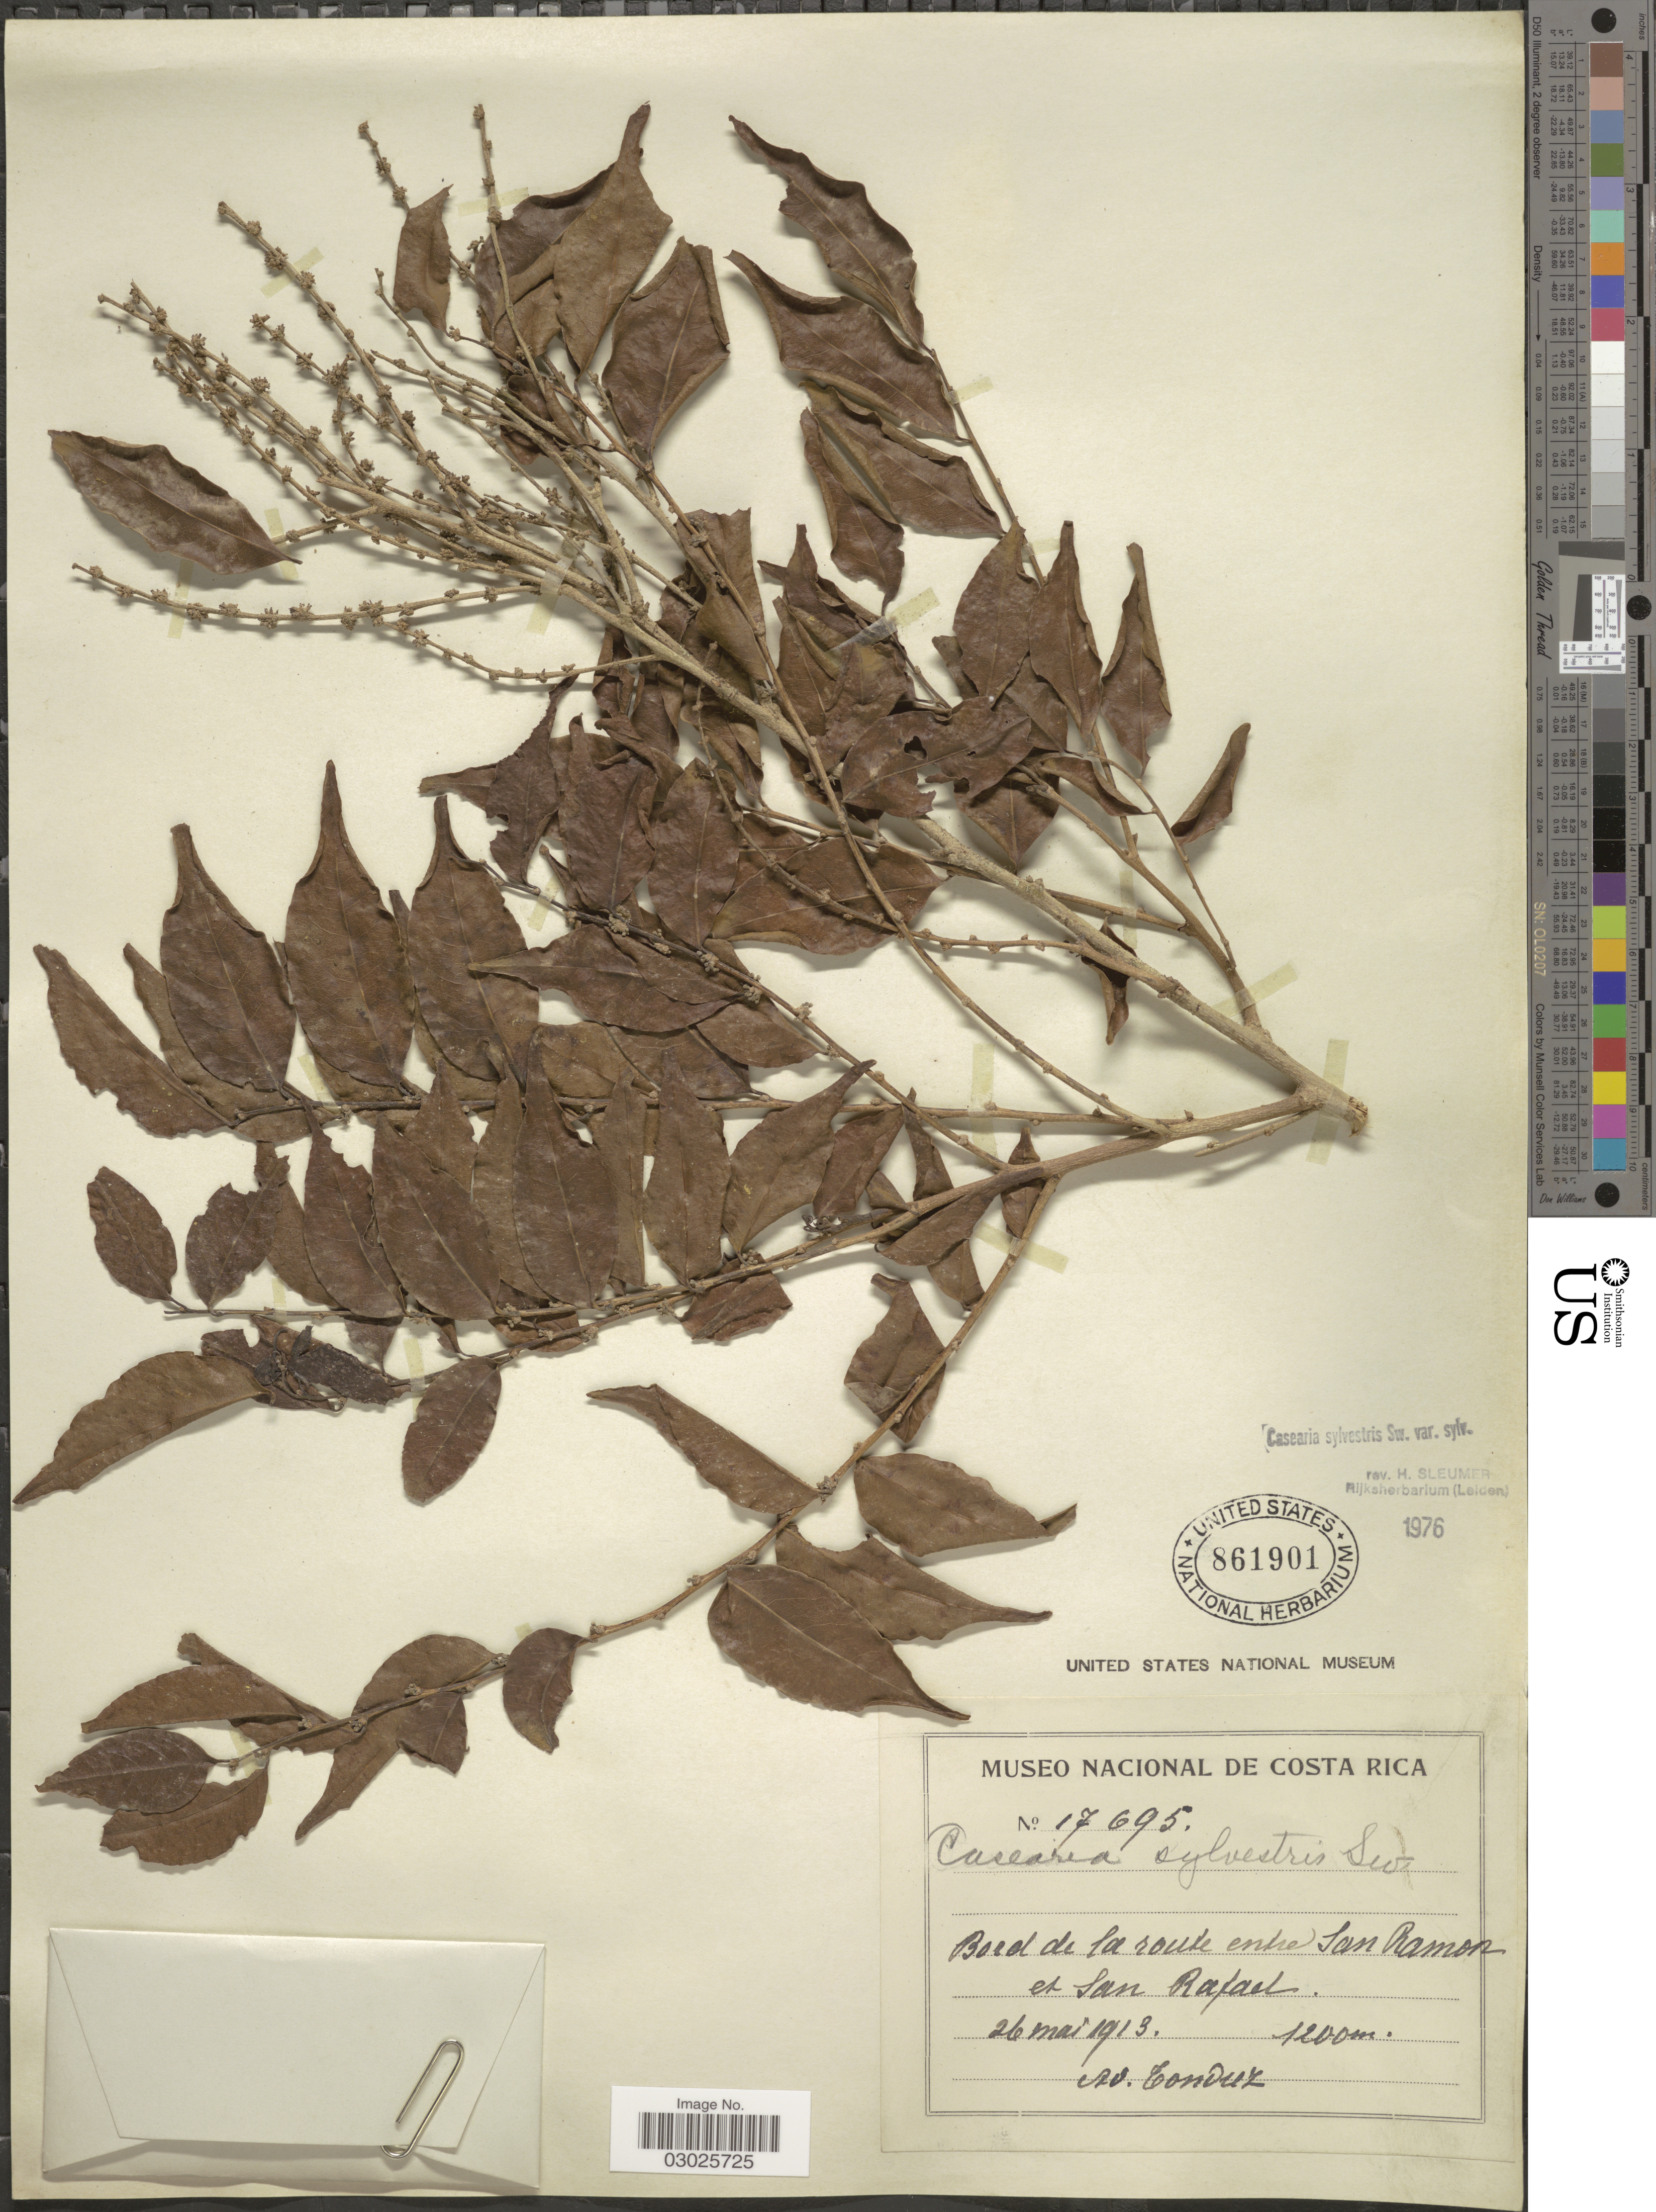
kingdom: Plantae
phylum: Tracheophyta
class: Magnoliopsida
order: Malpighiales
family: Salicaceae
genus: Casearia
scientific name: Casearia sylvestris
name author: Sw.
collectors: A. Tonduz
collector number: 17695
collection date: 1913-05-26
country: Costa Rica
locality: Bord de la route entre San Ramon et San Rafael.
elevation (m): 1200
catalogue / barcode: US 861901